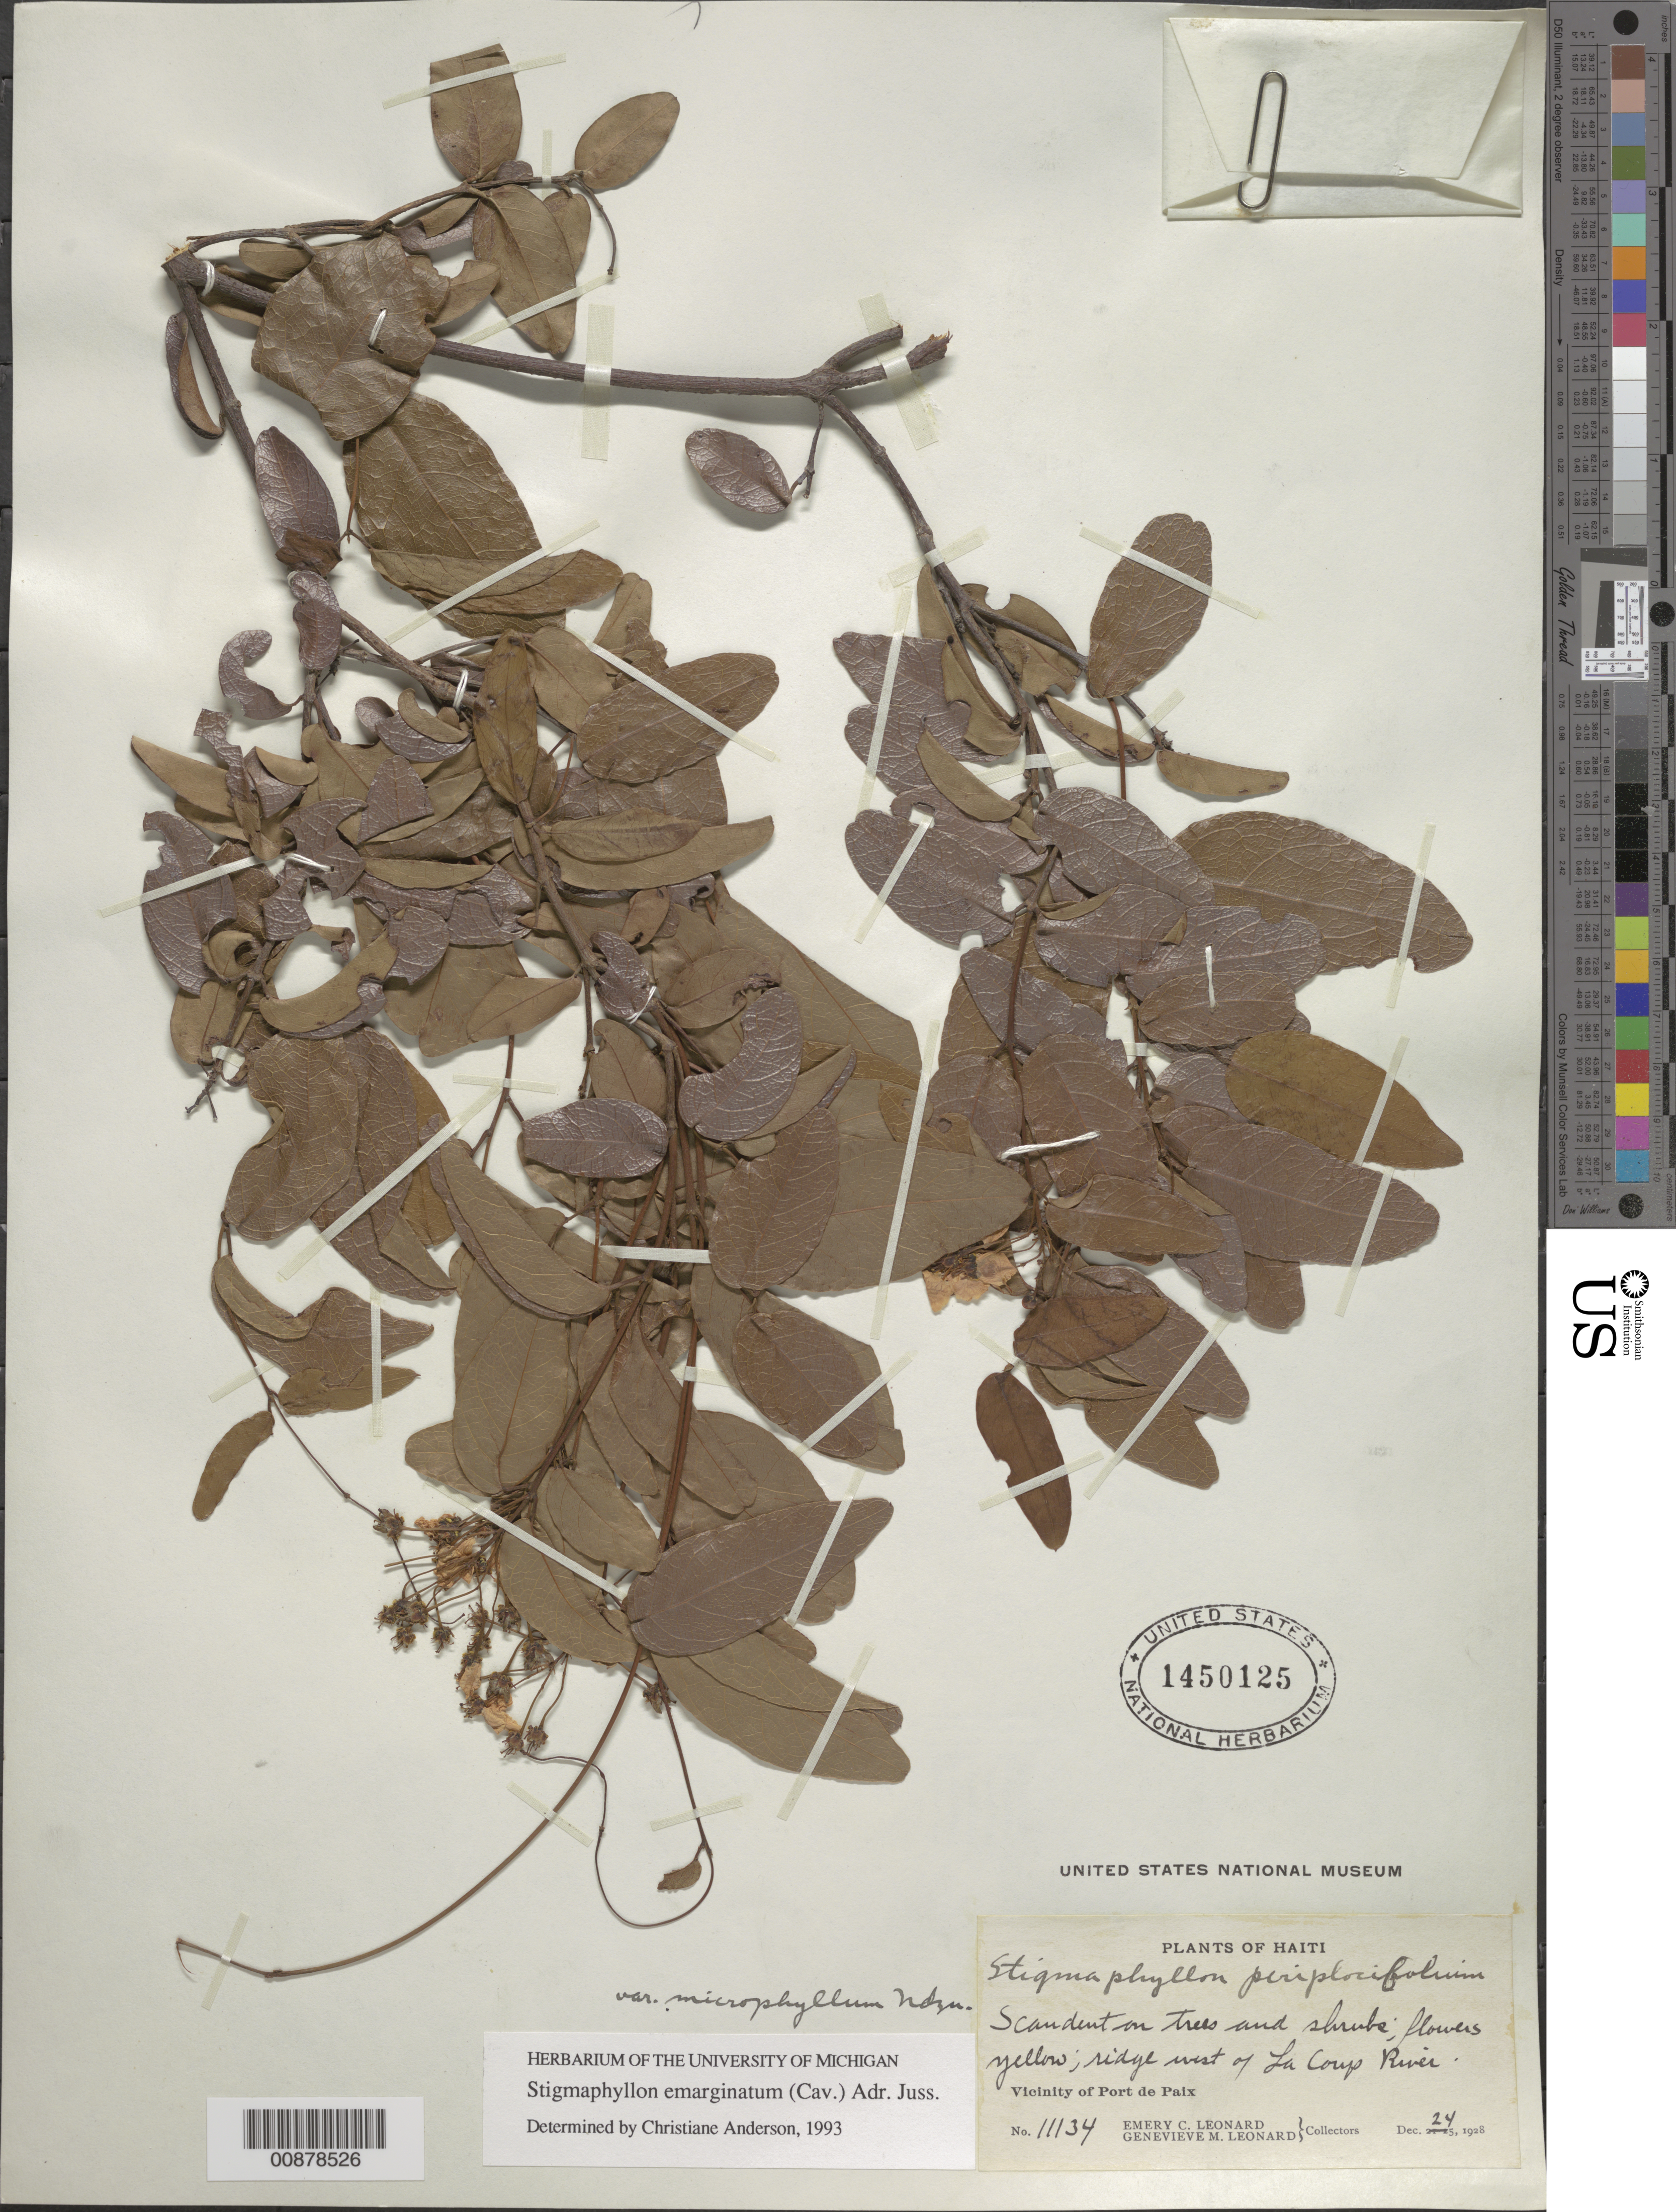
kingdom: Plantae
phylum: Tracheophyta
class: Magnoliopsida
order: Malpighiales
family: Malpighiaceae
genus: Stigmaphyllon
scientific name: Stigmaphyllon emarginatum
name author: (Cav.) A. Juss.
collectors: E. C. Leonard & G. M. Leonard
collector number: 11134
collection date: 1928-12-24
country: Haiti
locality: Ridge west of La Coup River. Vicinity of Port de Paix.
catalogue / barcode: US 1450125